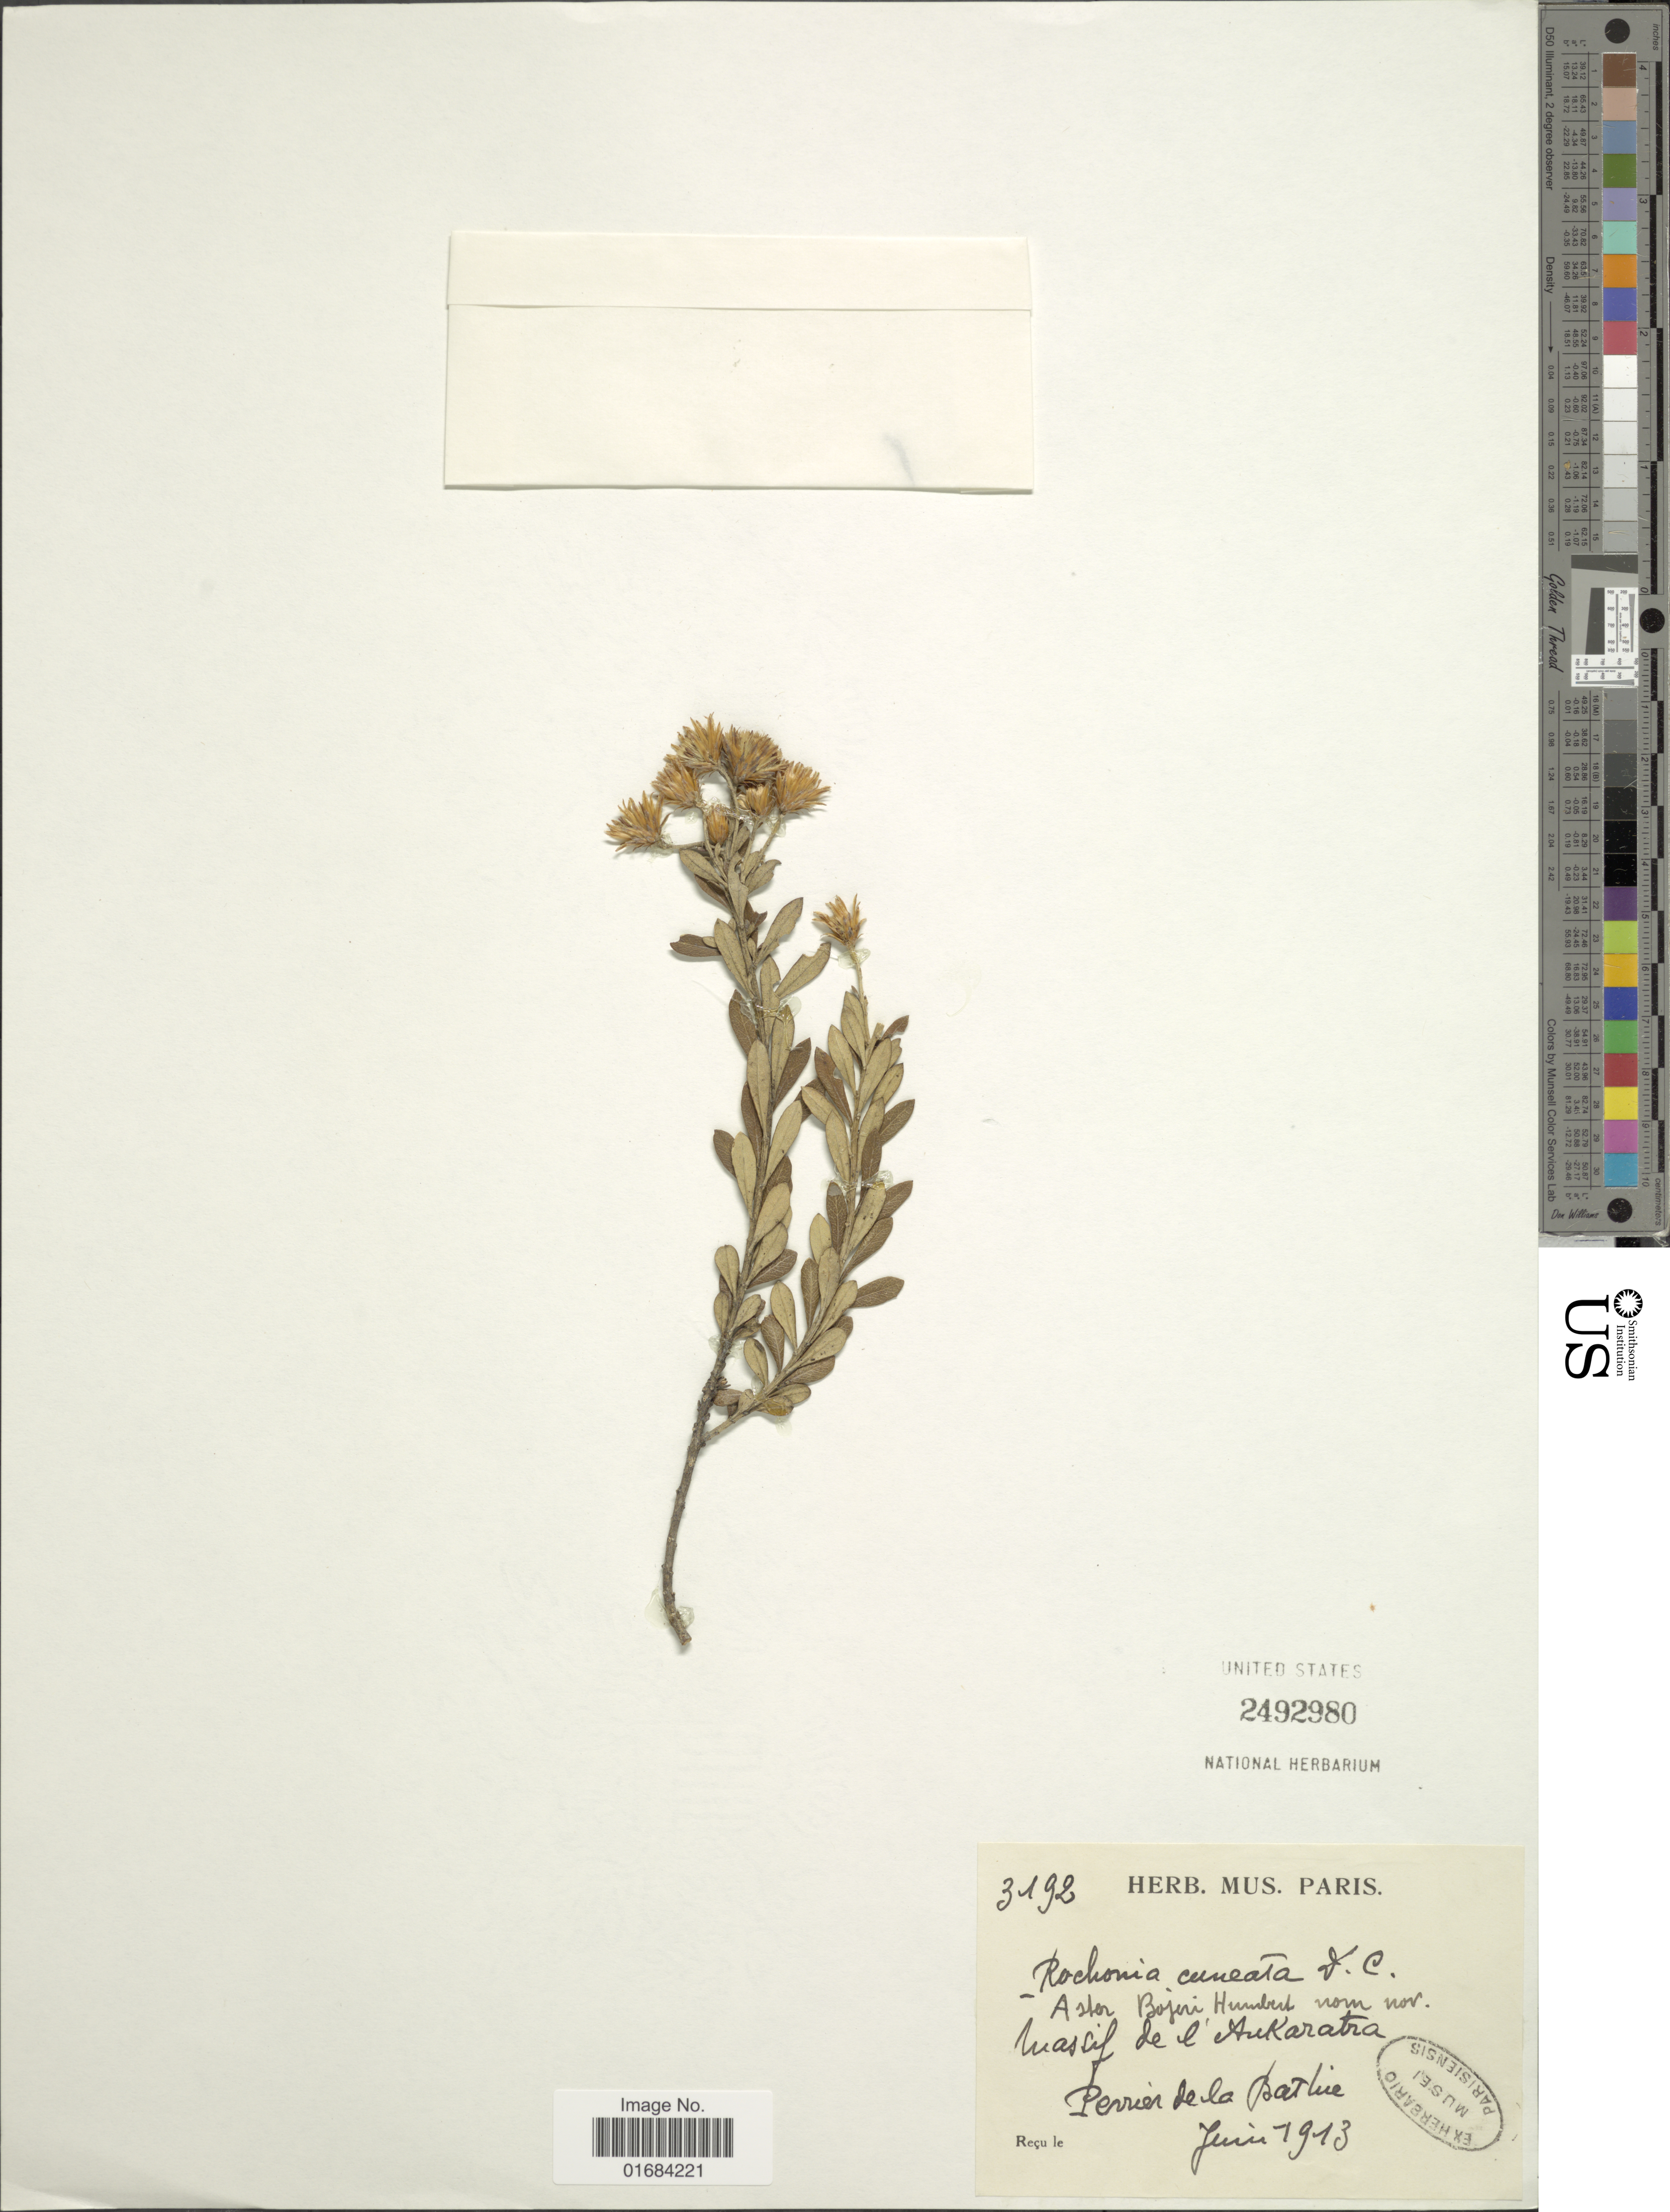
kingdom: Plantae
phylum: Tracheophyta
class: Magnoliopsida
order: Asterales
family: Asteraceae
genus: Rochonia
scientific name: Rochonia cuneata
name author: DC.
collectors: H. Perrier de la Bâthie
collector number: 3192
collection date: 1913-06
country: Madagascar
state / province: Analamanga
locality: Massif de l' Ankaratra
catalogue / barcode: US 2492980